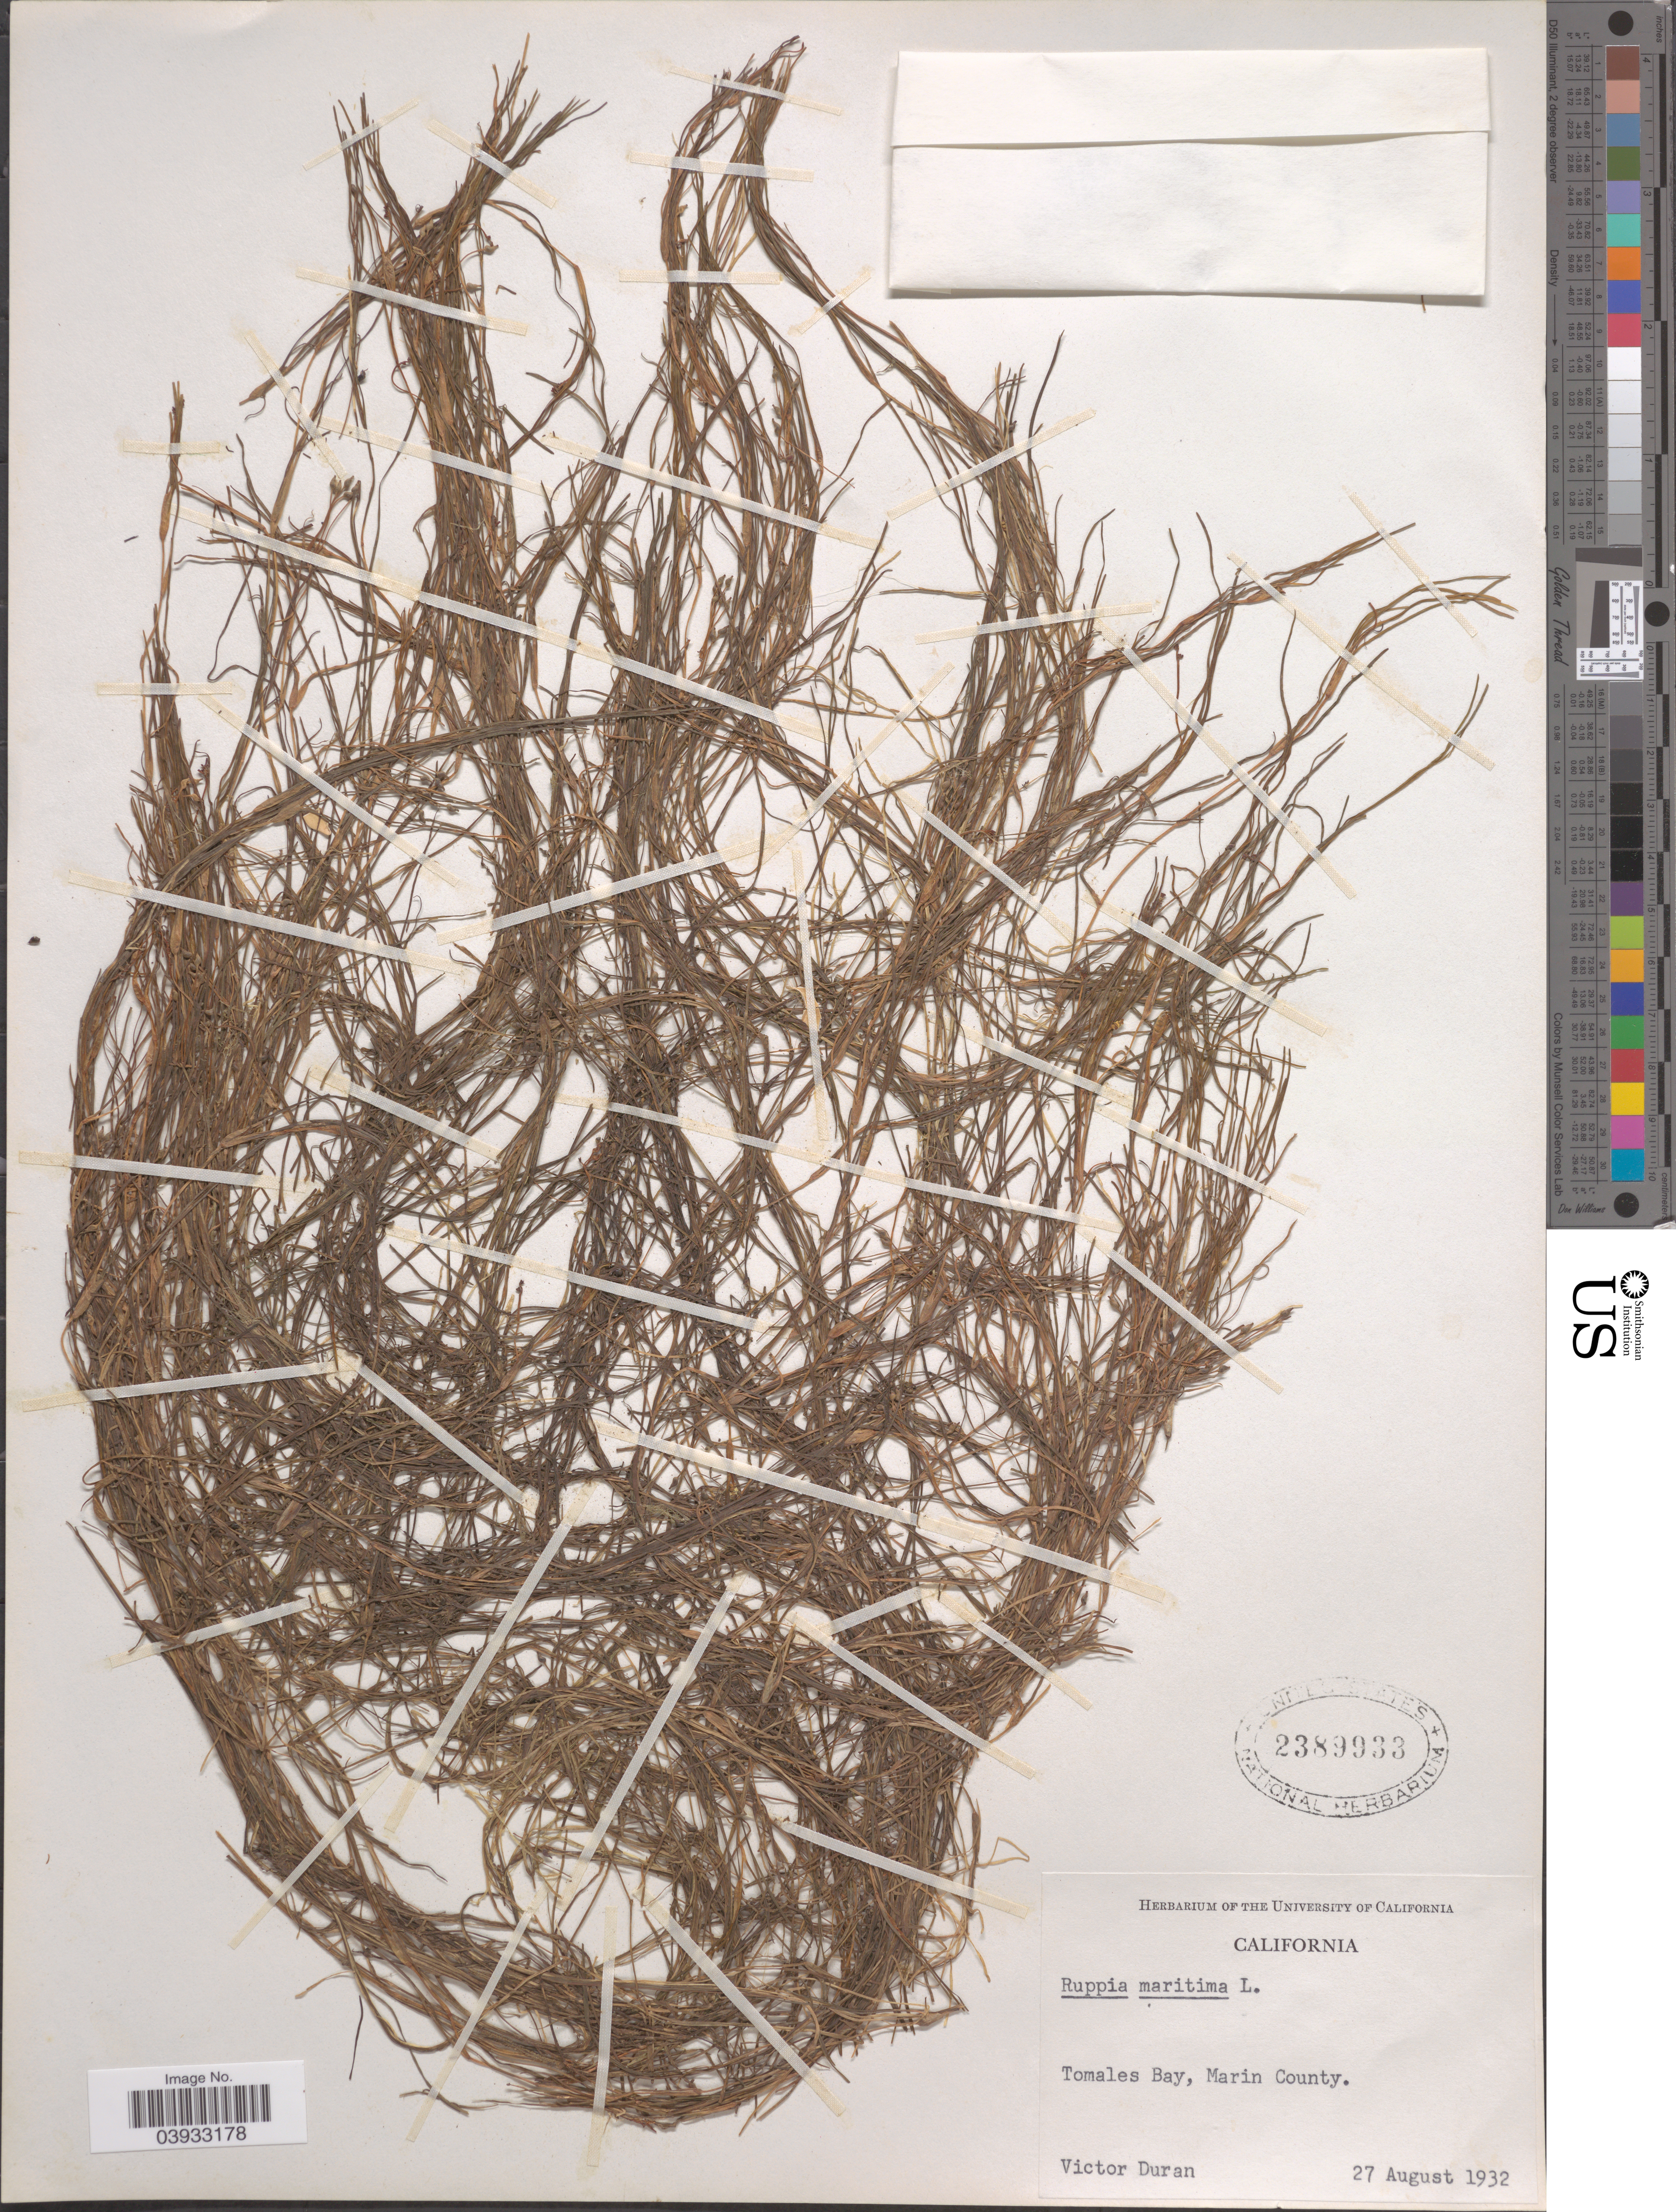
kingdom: Plantae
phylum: Tracheophyta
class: Liliopsida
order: Alismatales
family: Ruppiaceae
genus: Ruppia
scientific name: Ruppia maritima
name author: L.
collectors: V. Duran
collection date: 1932-08-27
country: United States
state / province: California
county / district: Marin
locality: Tomales Bay, Martin County.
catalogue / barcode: US 2389933